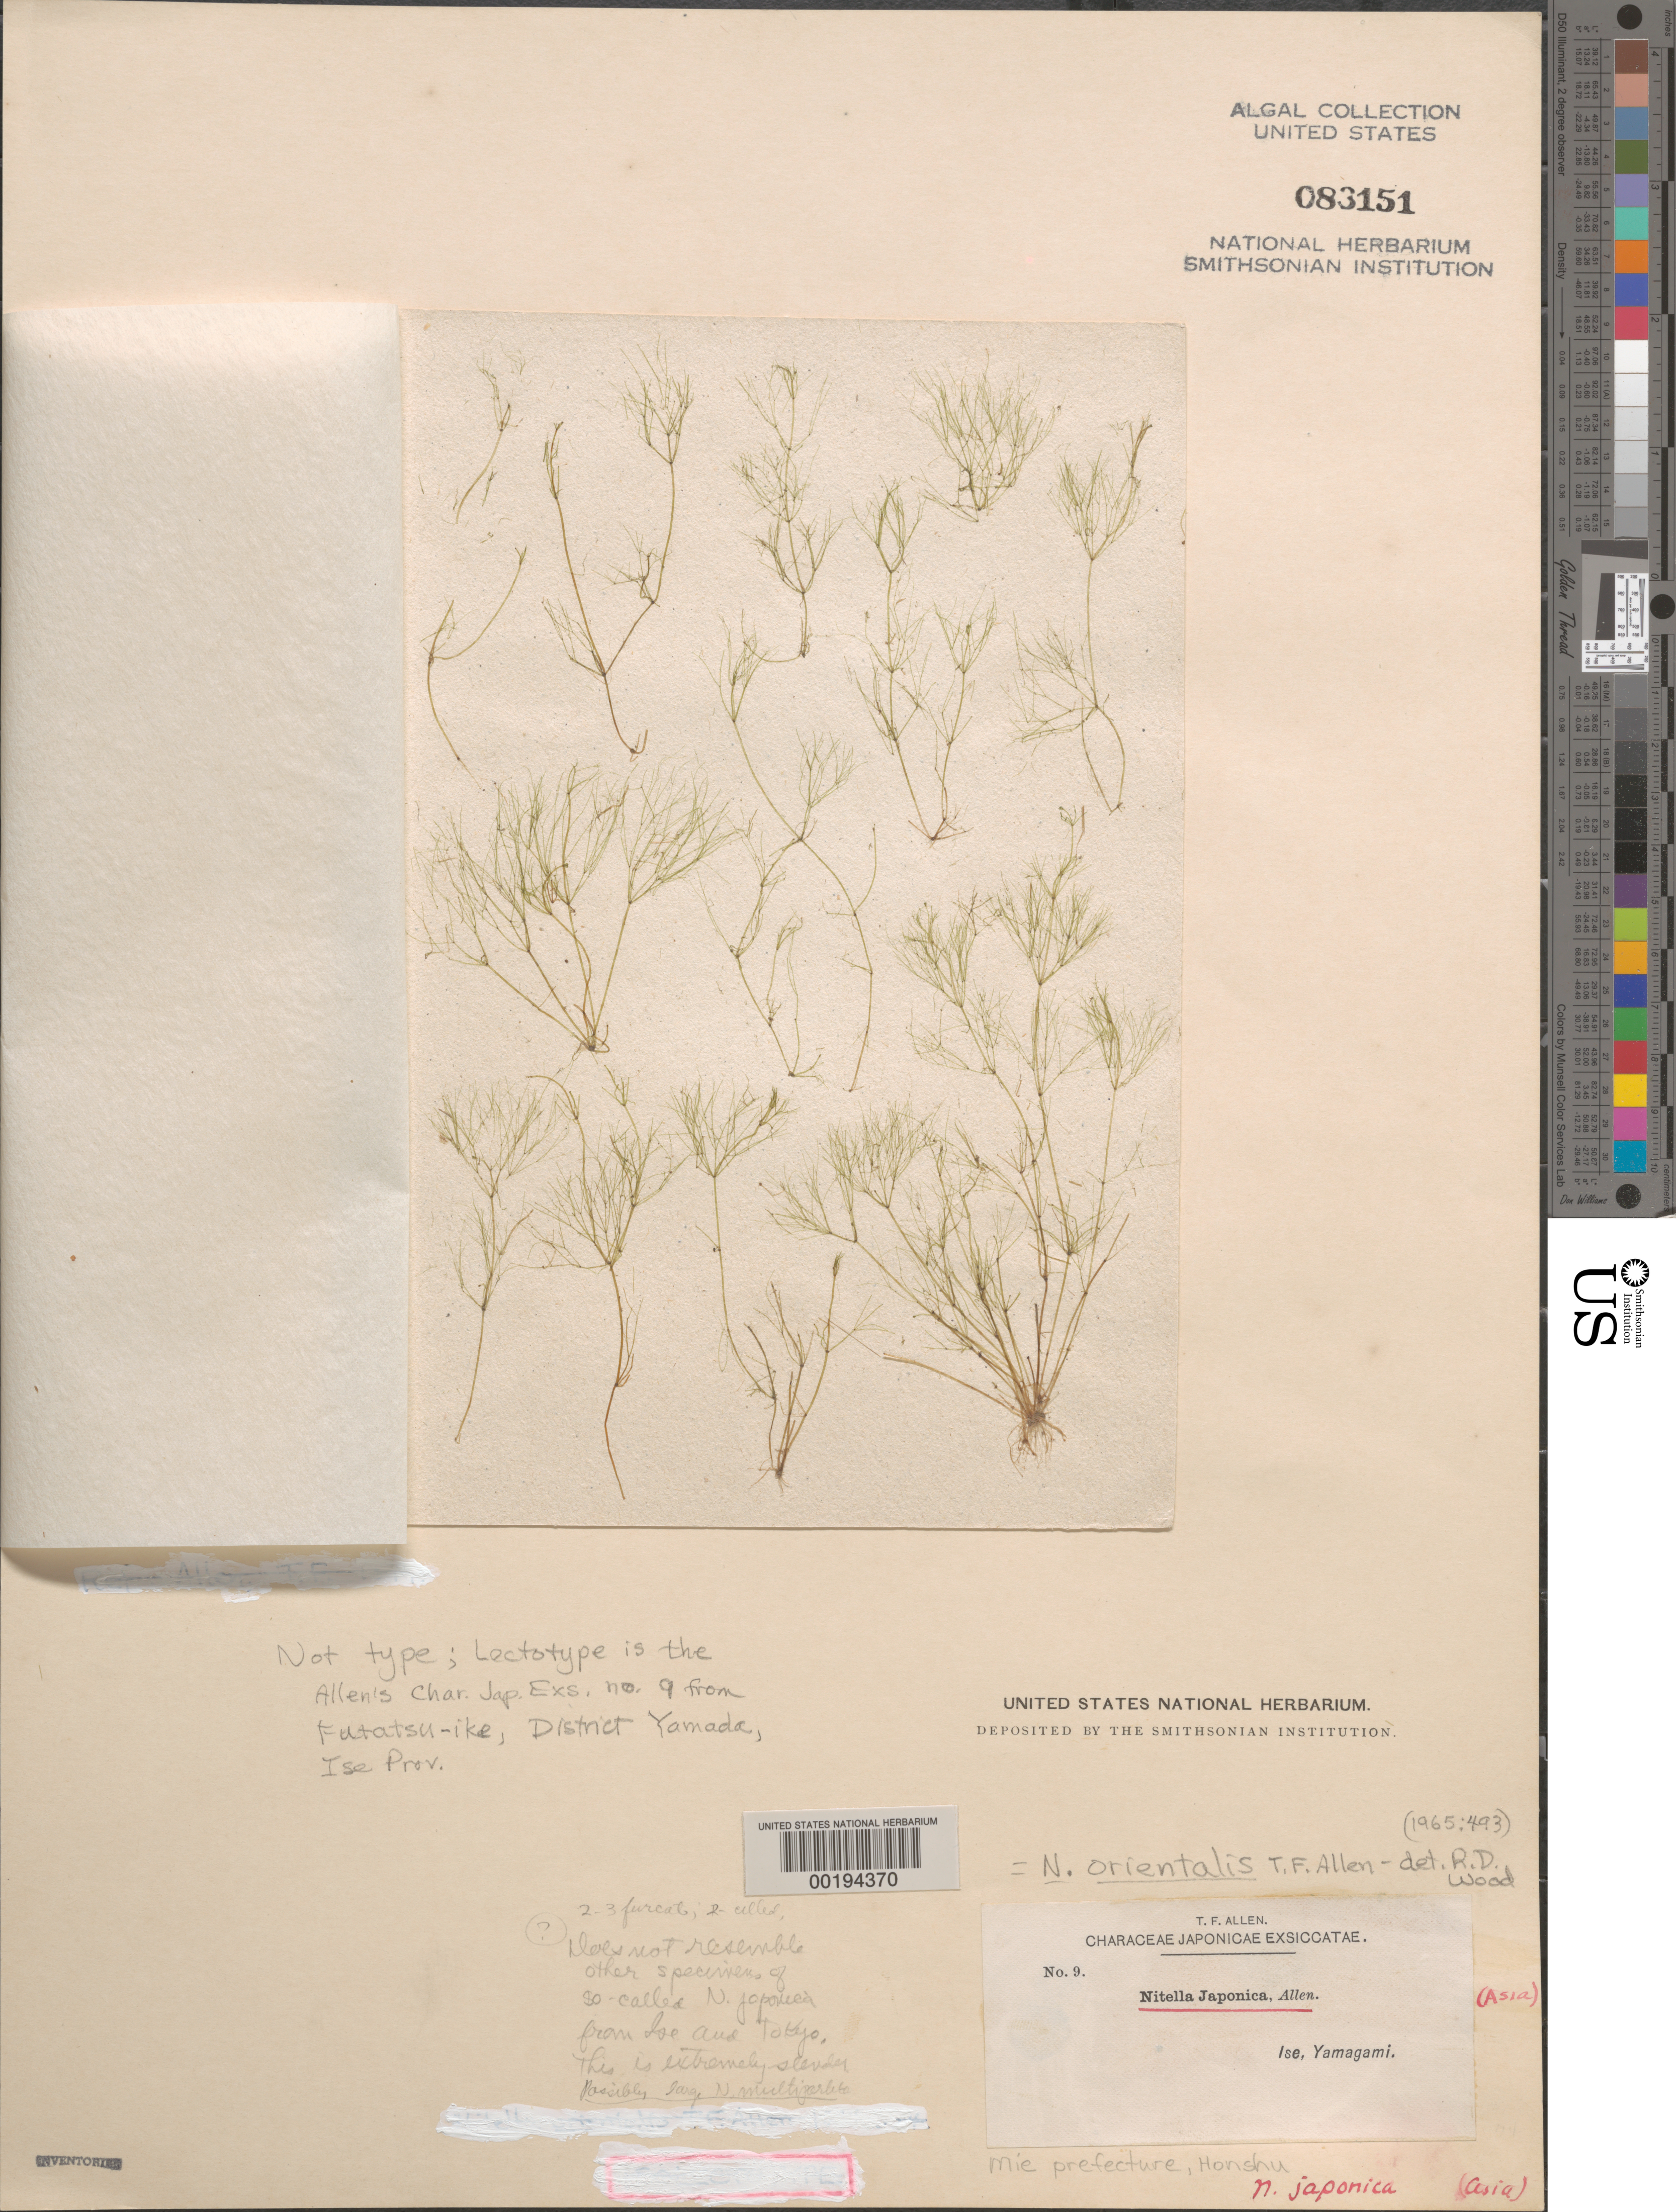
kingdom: Plantae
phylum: Charophyta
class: Charophyceae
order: Charales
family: Characeae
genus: Nitella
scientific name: Nitella orientalis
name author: Allen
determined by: Wood, R. D.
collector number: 9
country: Japan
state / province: Mie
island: Honshu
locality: Ise, Yamagami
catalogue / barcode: US 83151